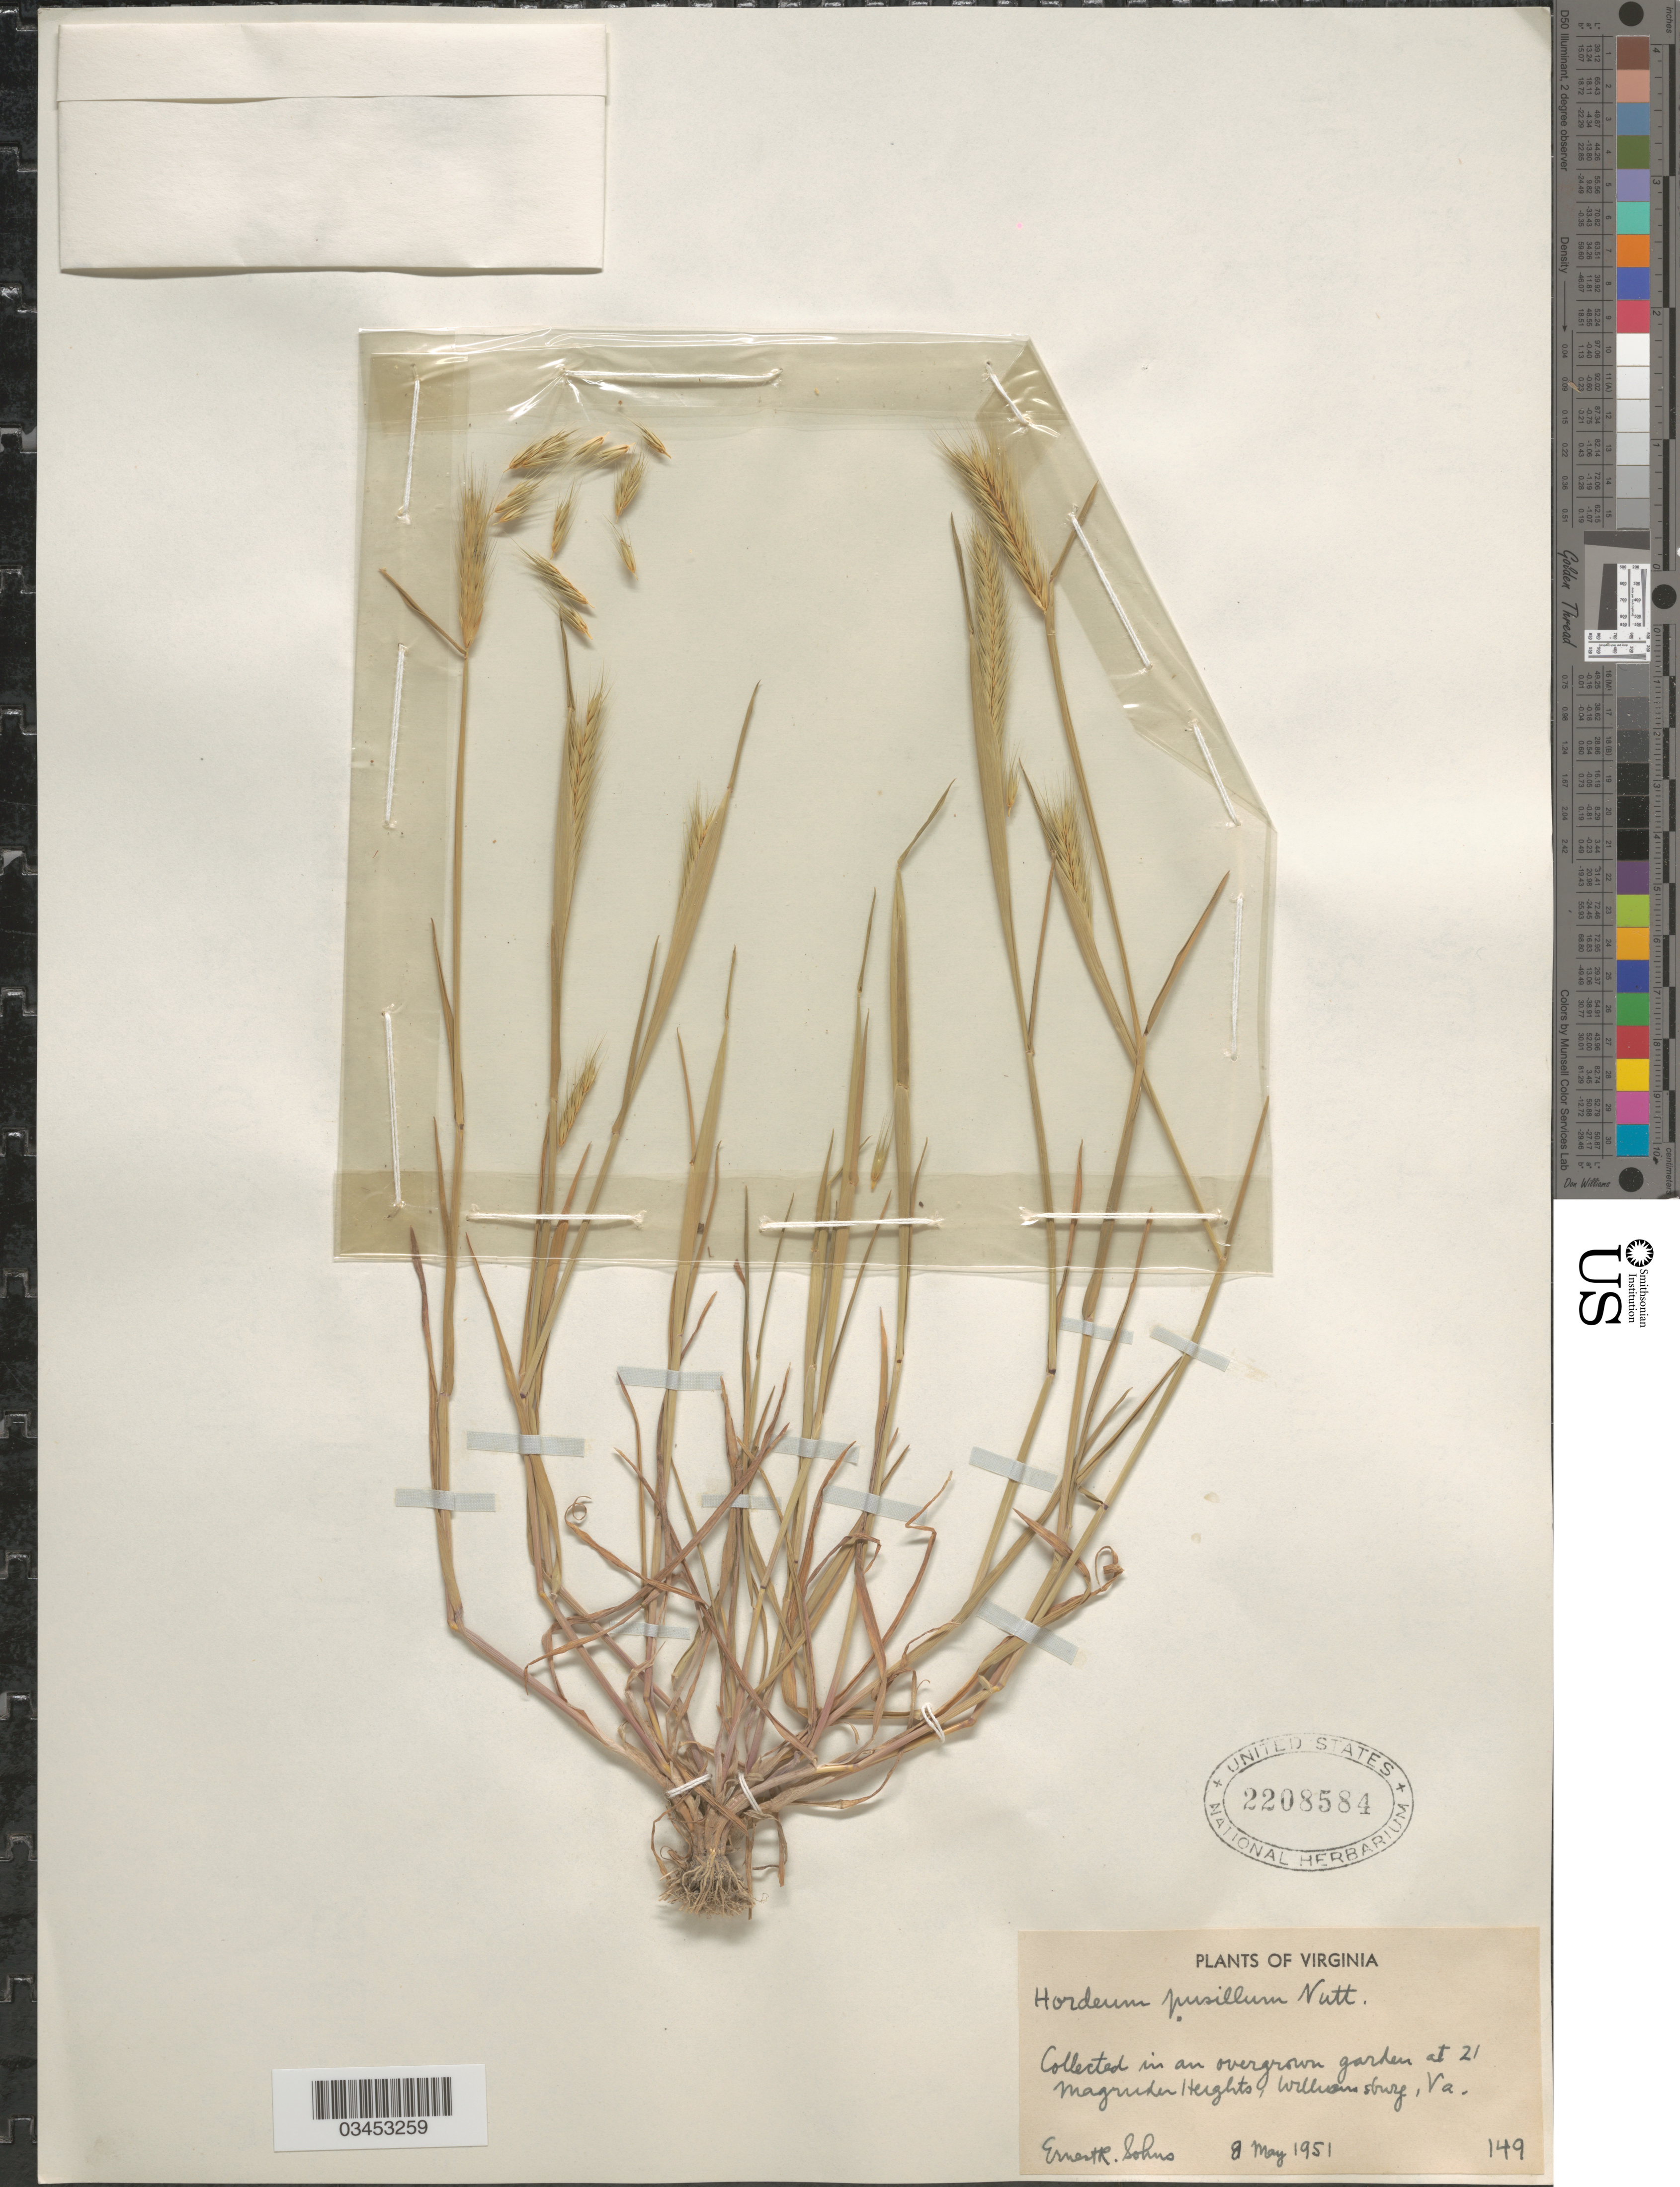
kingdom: Plantae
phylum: Tracheophyta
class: Liliopsida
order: Poales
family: Poaceae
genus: Hordeum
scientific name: Hordeum pusillum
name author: Nutt.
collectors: E. Johns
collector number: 149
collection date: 1951-05-08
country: United States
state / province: Virginia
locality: In an overgrown garden at 21 Magruder Heights, Williamsburg.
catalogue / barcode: US 2208584